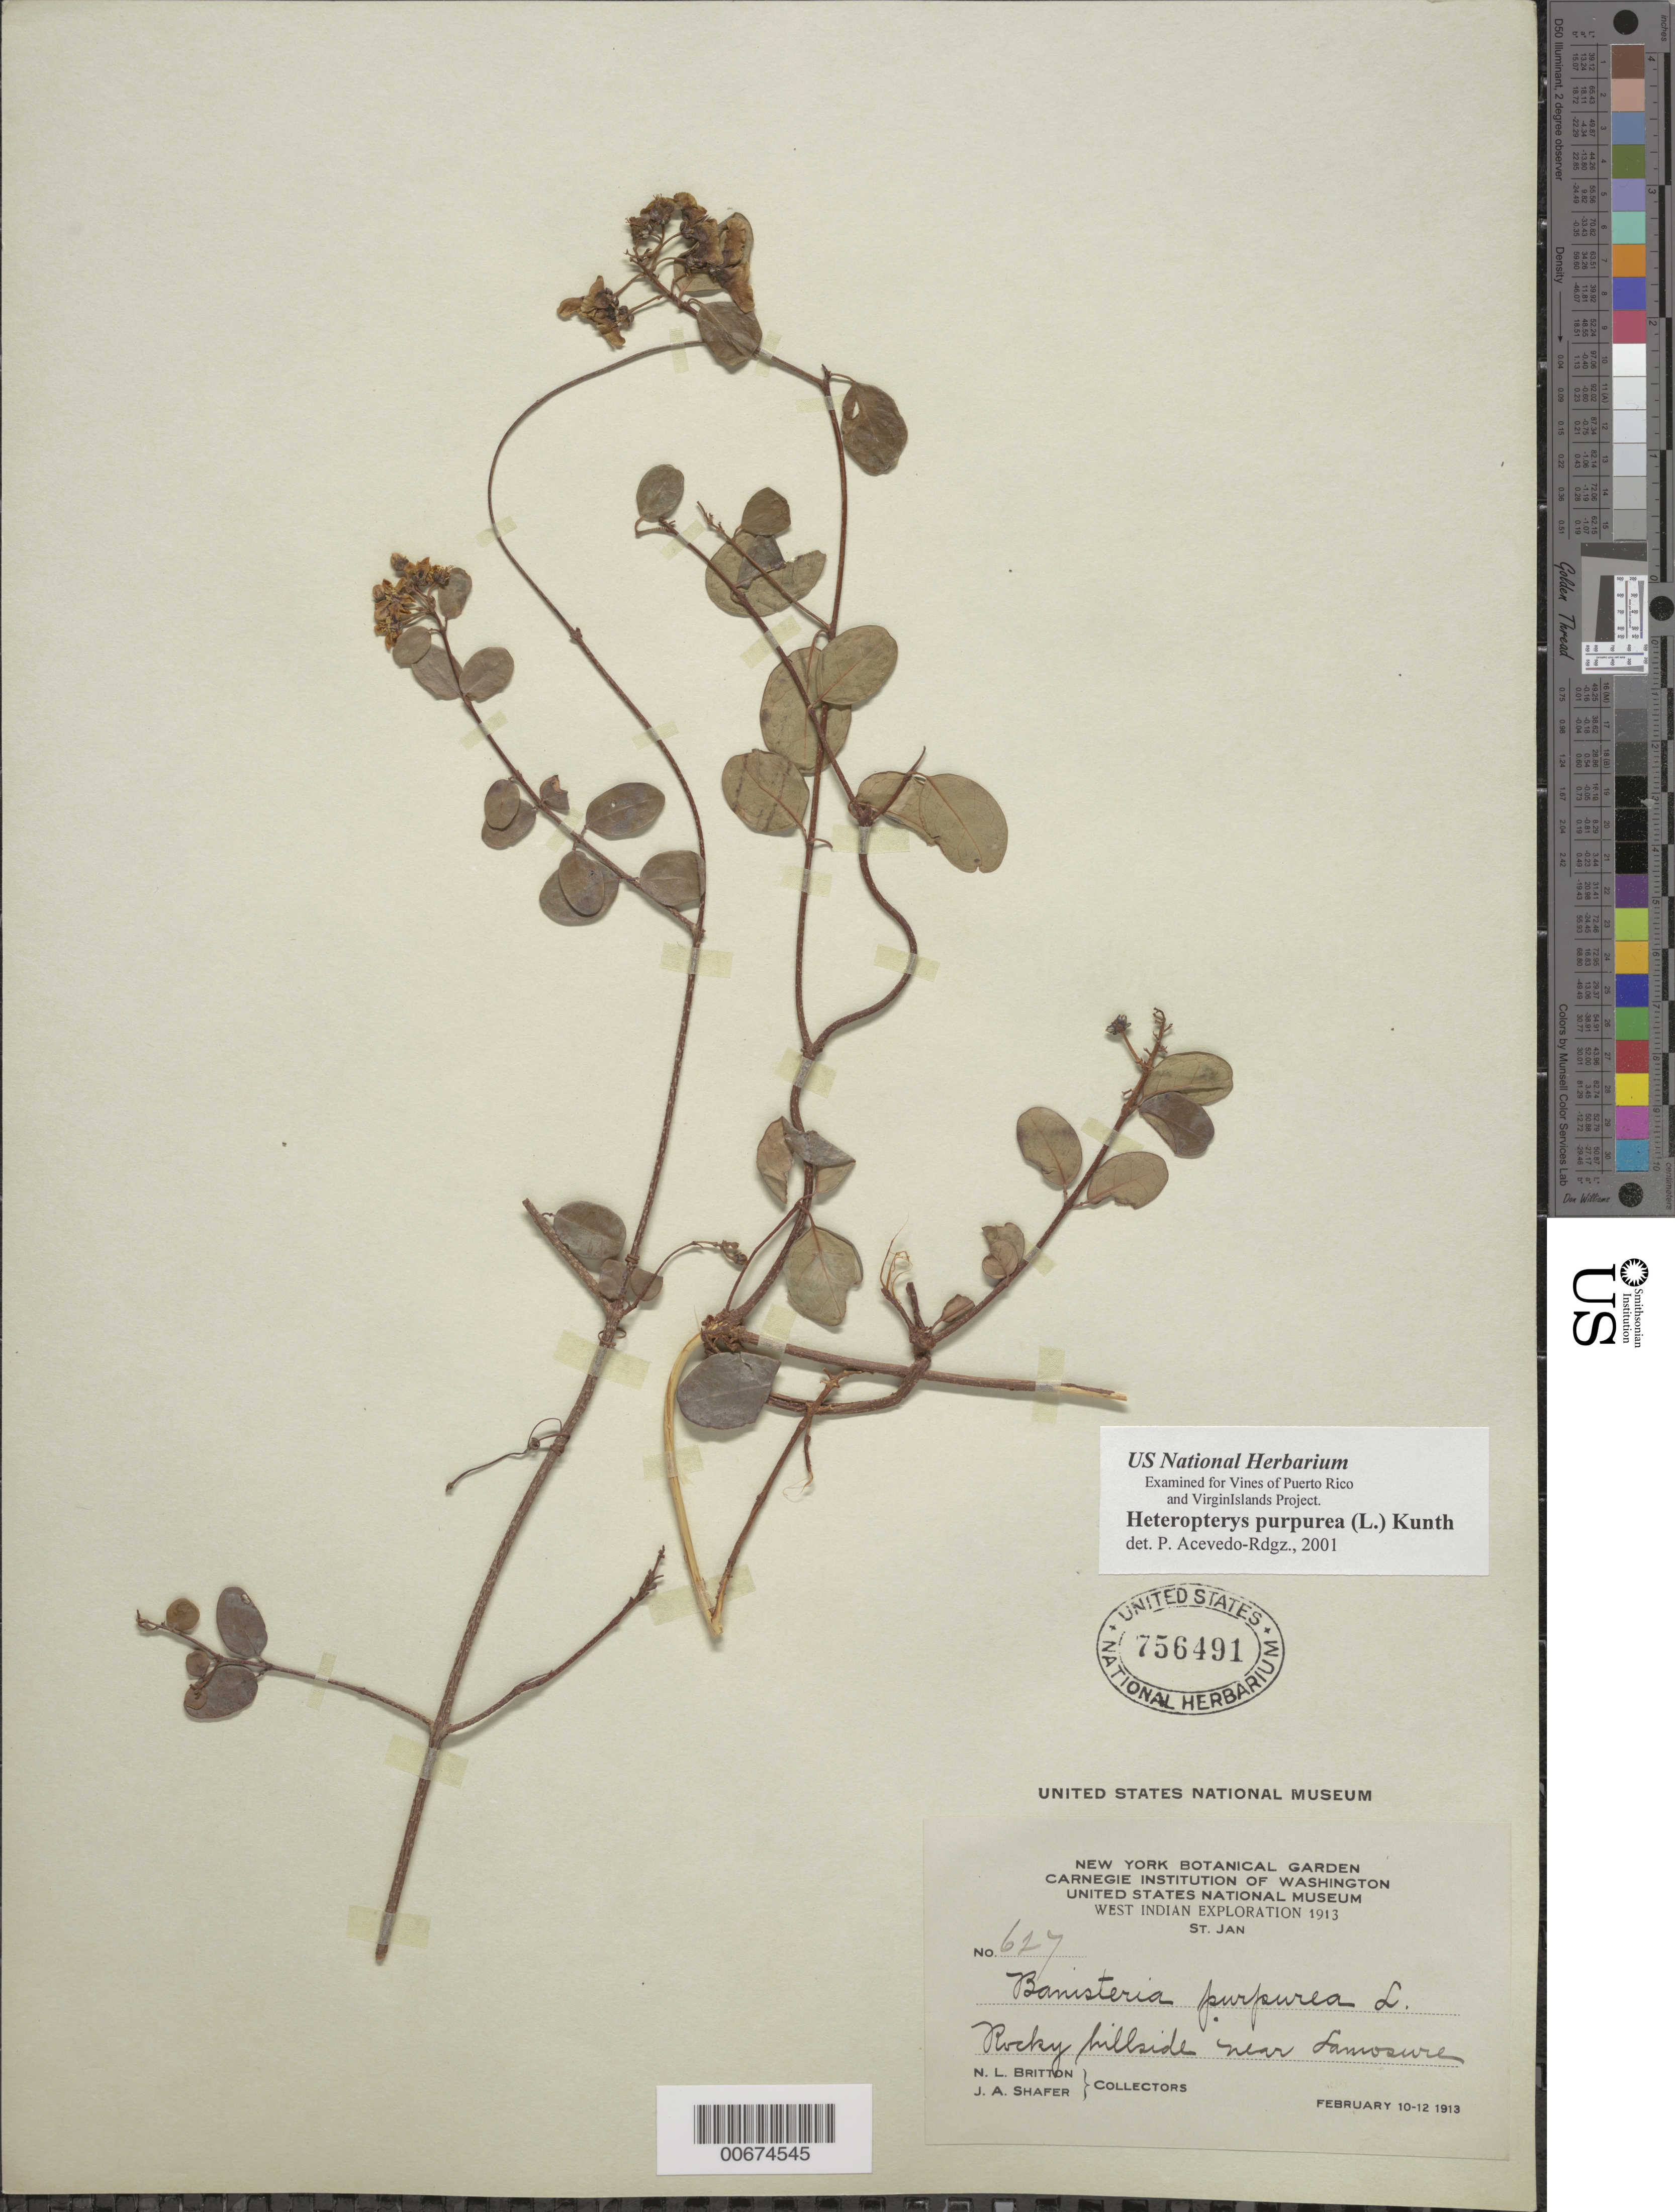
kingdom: Plantae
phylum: Tracheophyta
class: Magnoliopsida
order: Malpighiales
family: Malpighiaceae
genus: Heteropterys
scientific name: Heteropterys purpurea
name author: (L.) Kunth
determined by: Acevedo-Rodríguez, P., (BOT), Smithsonian Institution - National Museum of Natural History (UNITED STATES)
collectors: N. Britton & J. A. Shafer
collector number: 627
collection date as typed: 10 Feb 1913 to 12 Feb 1913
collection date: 1913-02-10/1913-02-12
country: U.S. Virgin Islands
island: St. John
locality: near Lamosure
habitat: rocky hillside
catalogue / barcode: US 756491